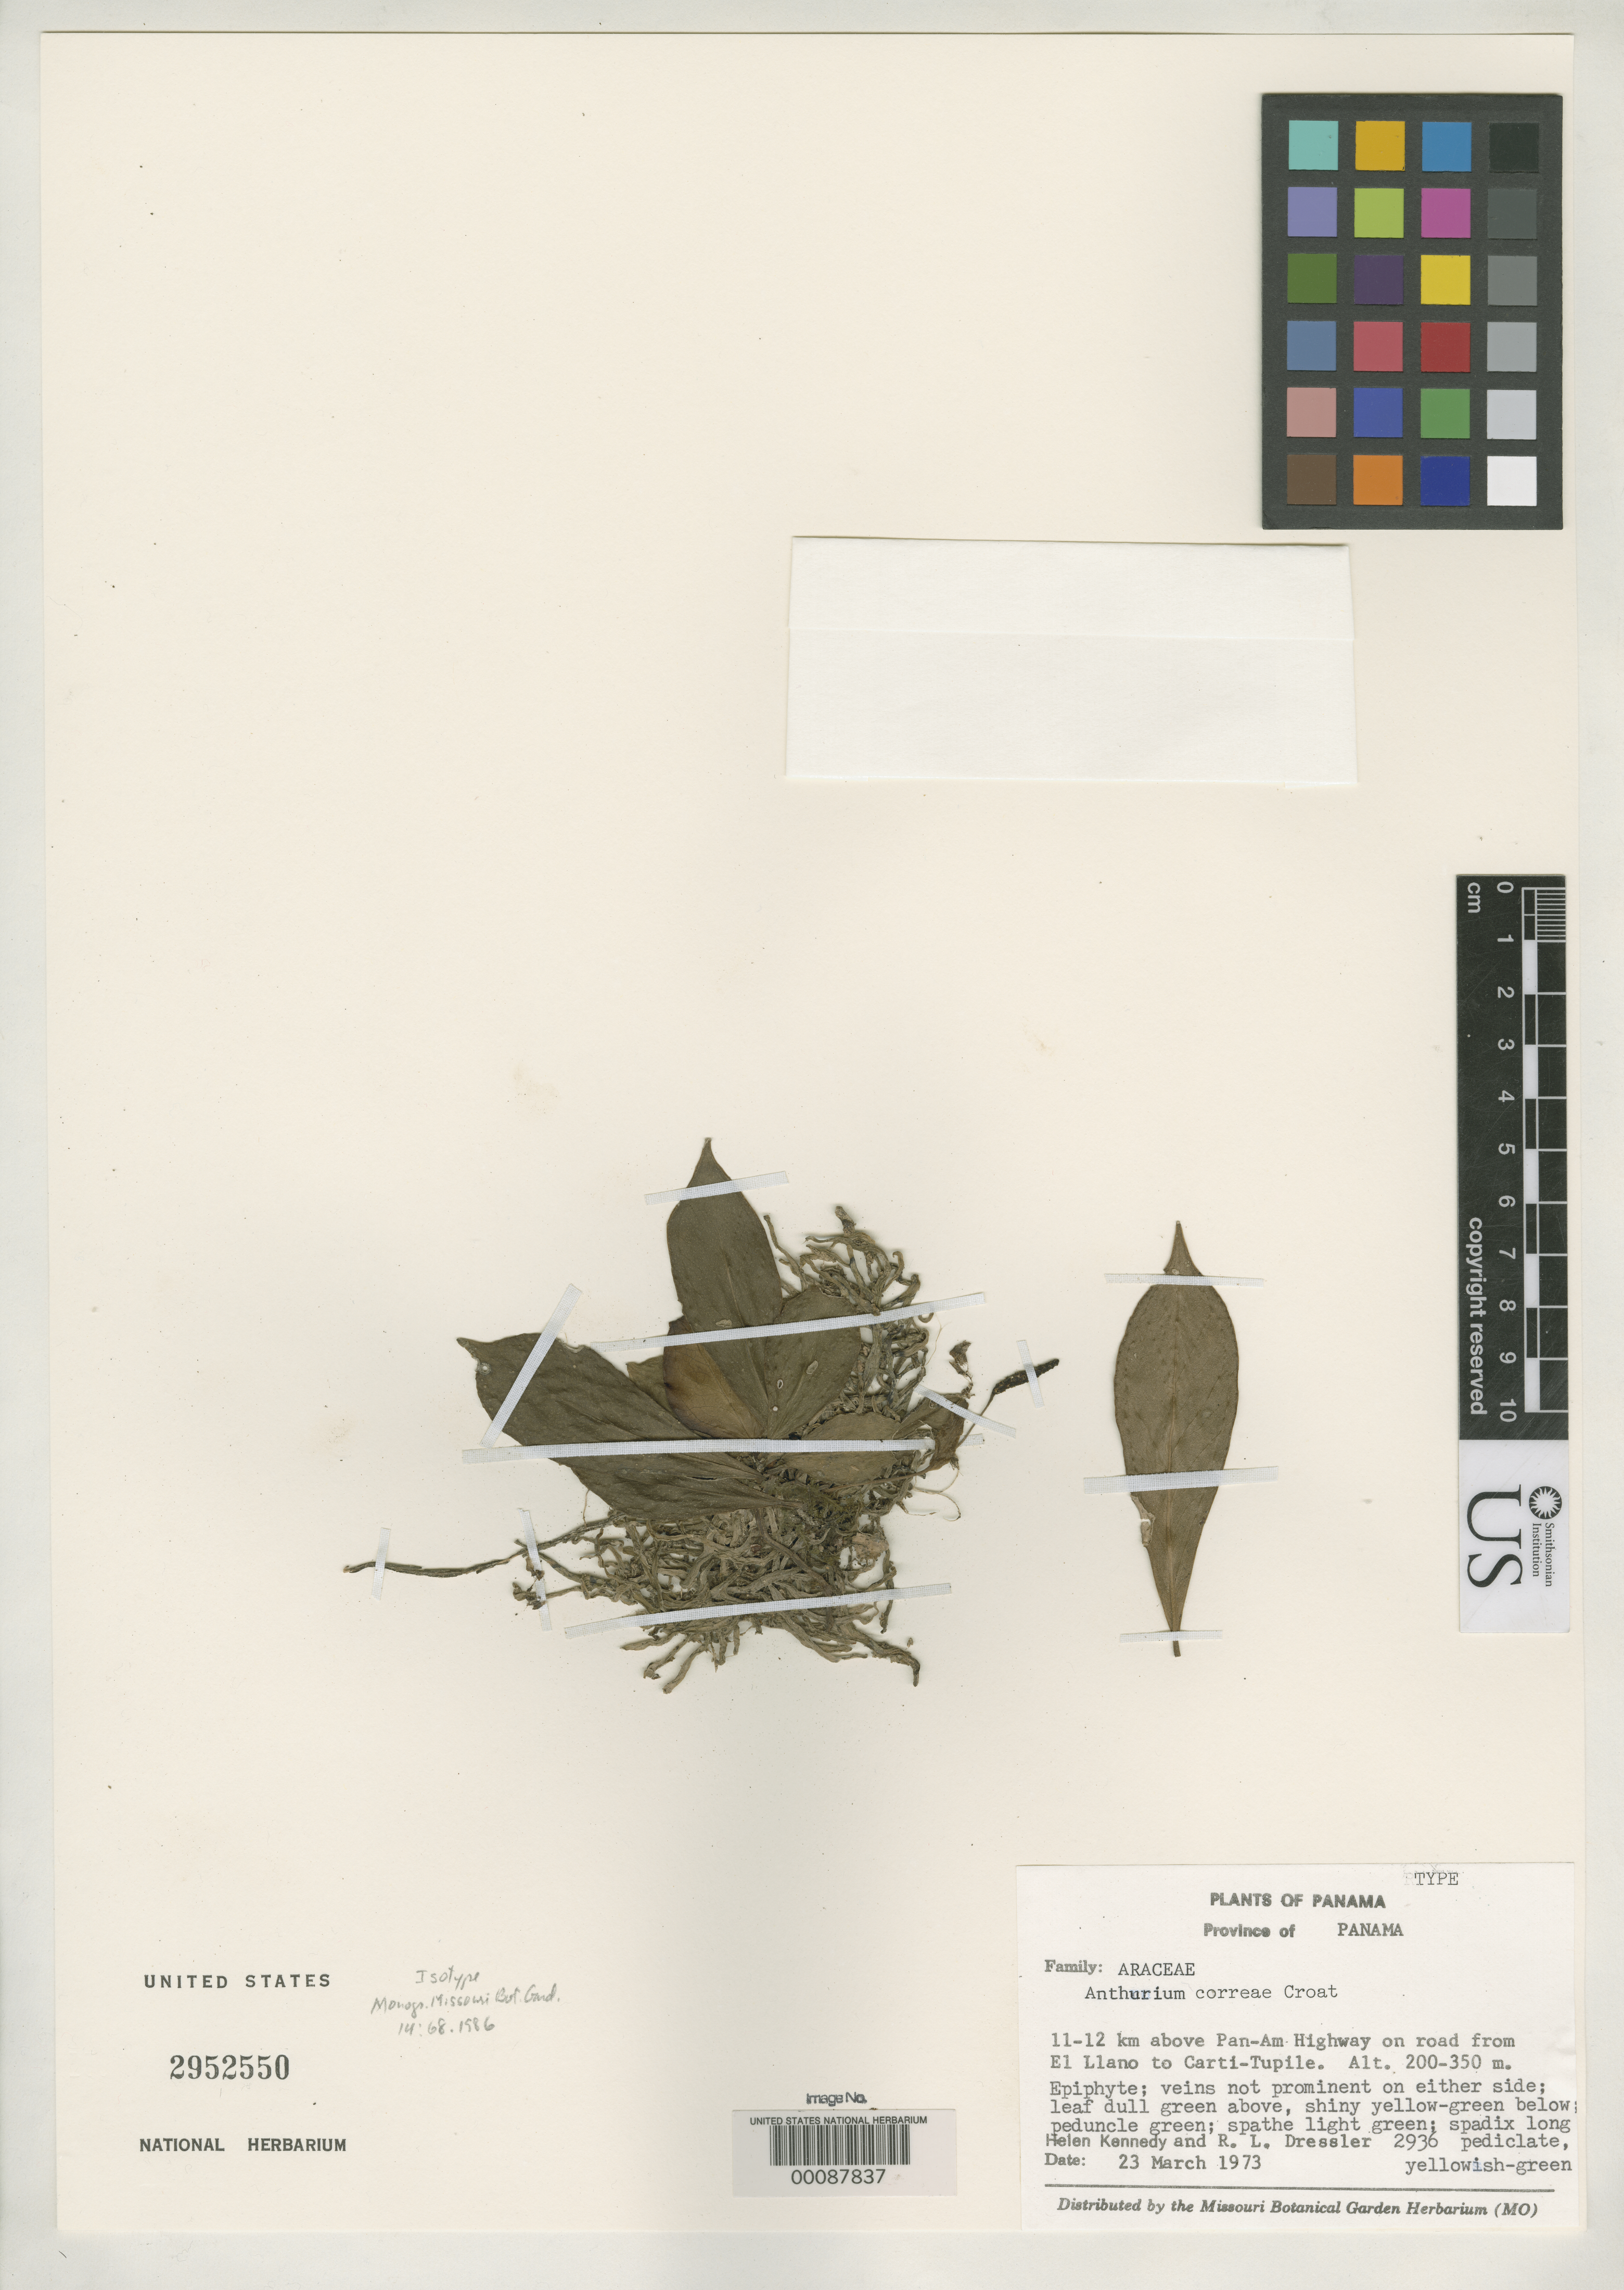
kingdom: Plantae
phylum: Tracheophyta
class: Liliopsida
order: Alismatales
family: Araceae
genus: Anthurium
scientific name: Anthurium correae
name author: Croat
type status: Isotype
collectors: H. Kennedy & R. Dressler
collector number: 2936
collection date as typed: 23 Mar 1973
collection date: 1973-03-23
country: Panama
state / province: Panamá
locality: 11-12 km above Pan American Hwy on El Llano to Carti-Tupile road.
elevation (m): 200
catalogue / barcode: US 2952550